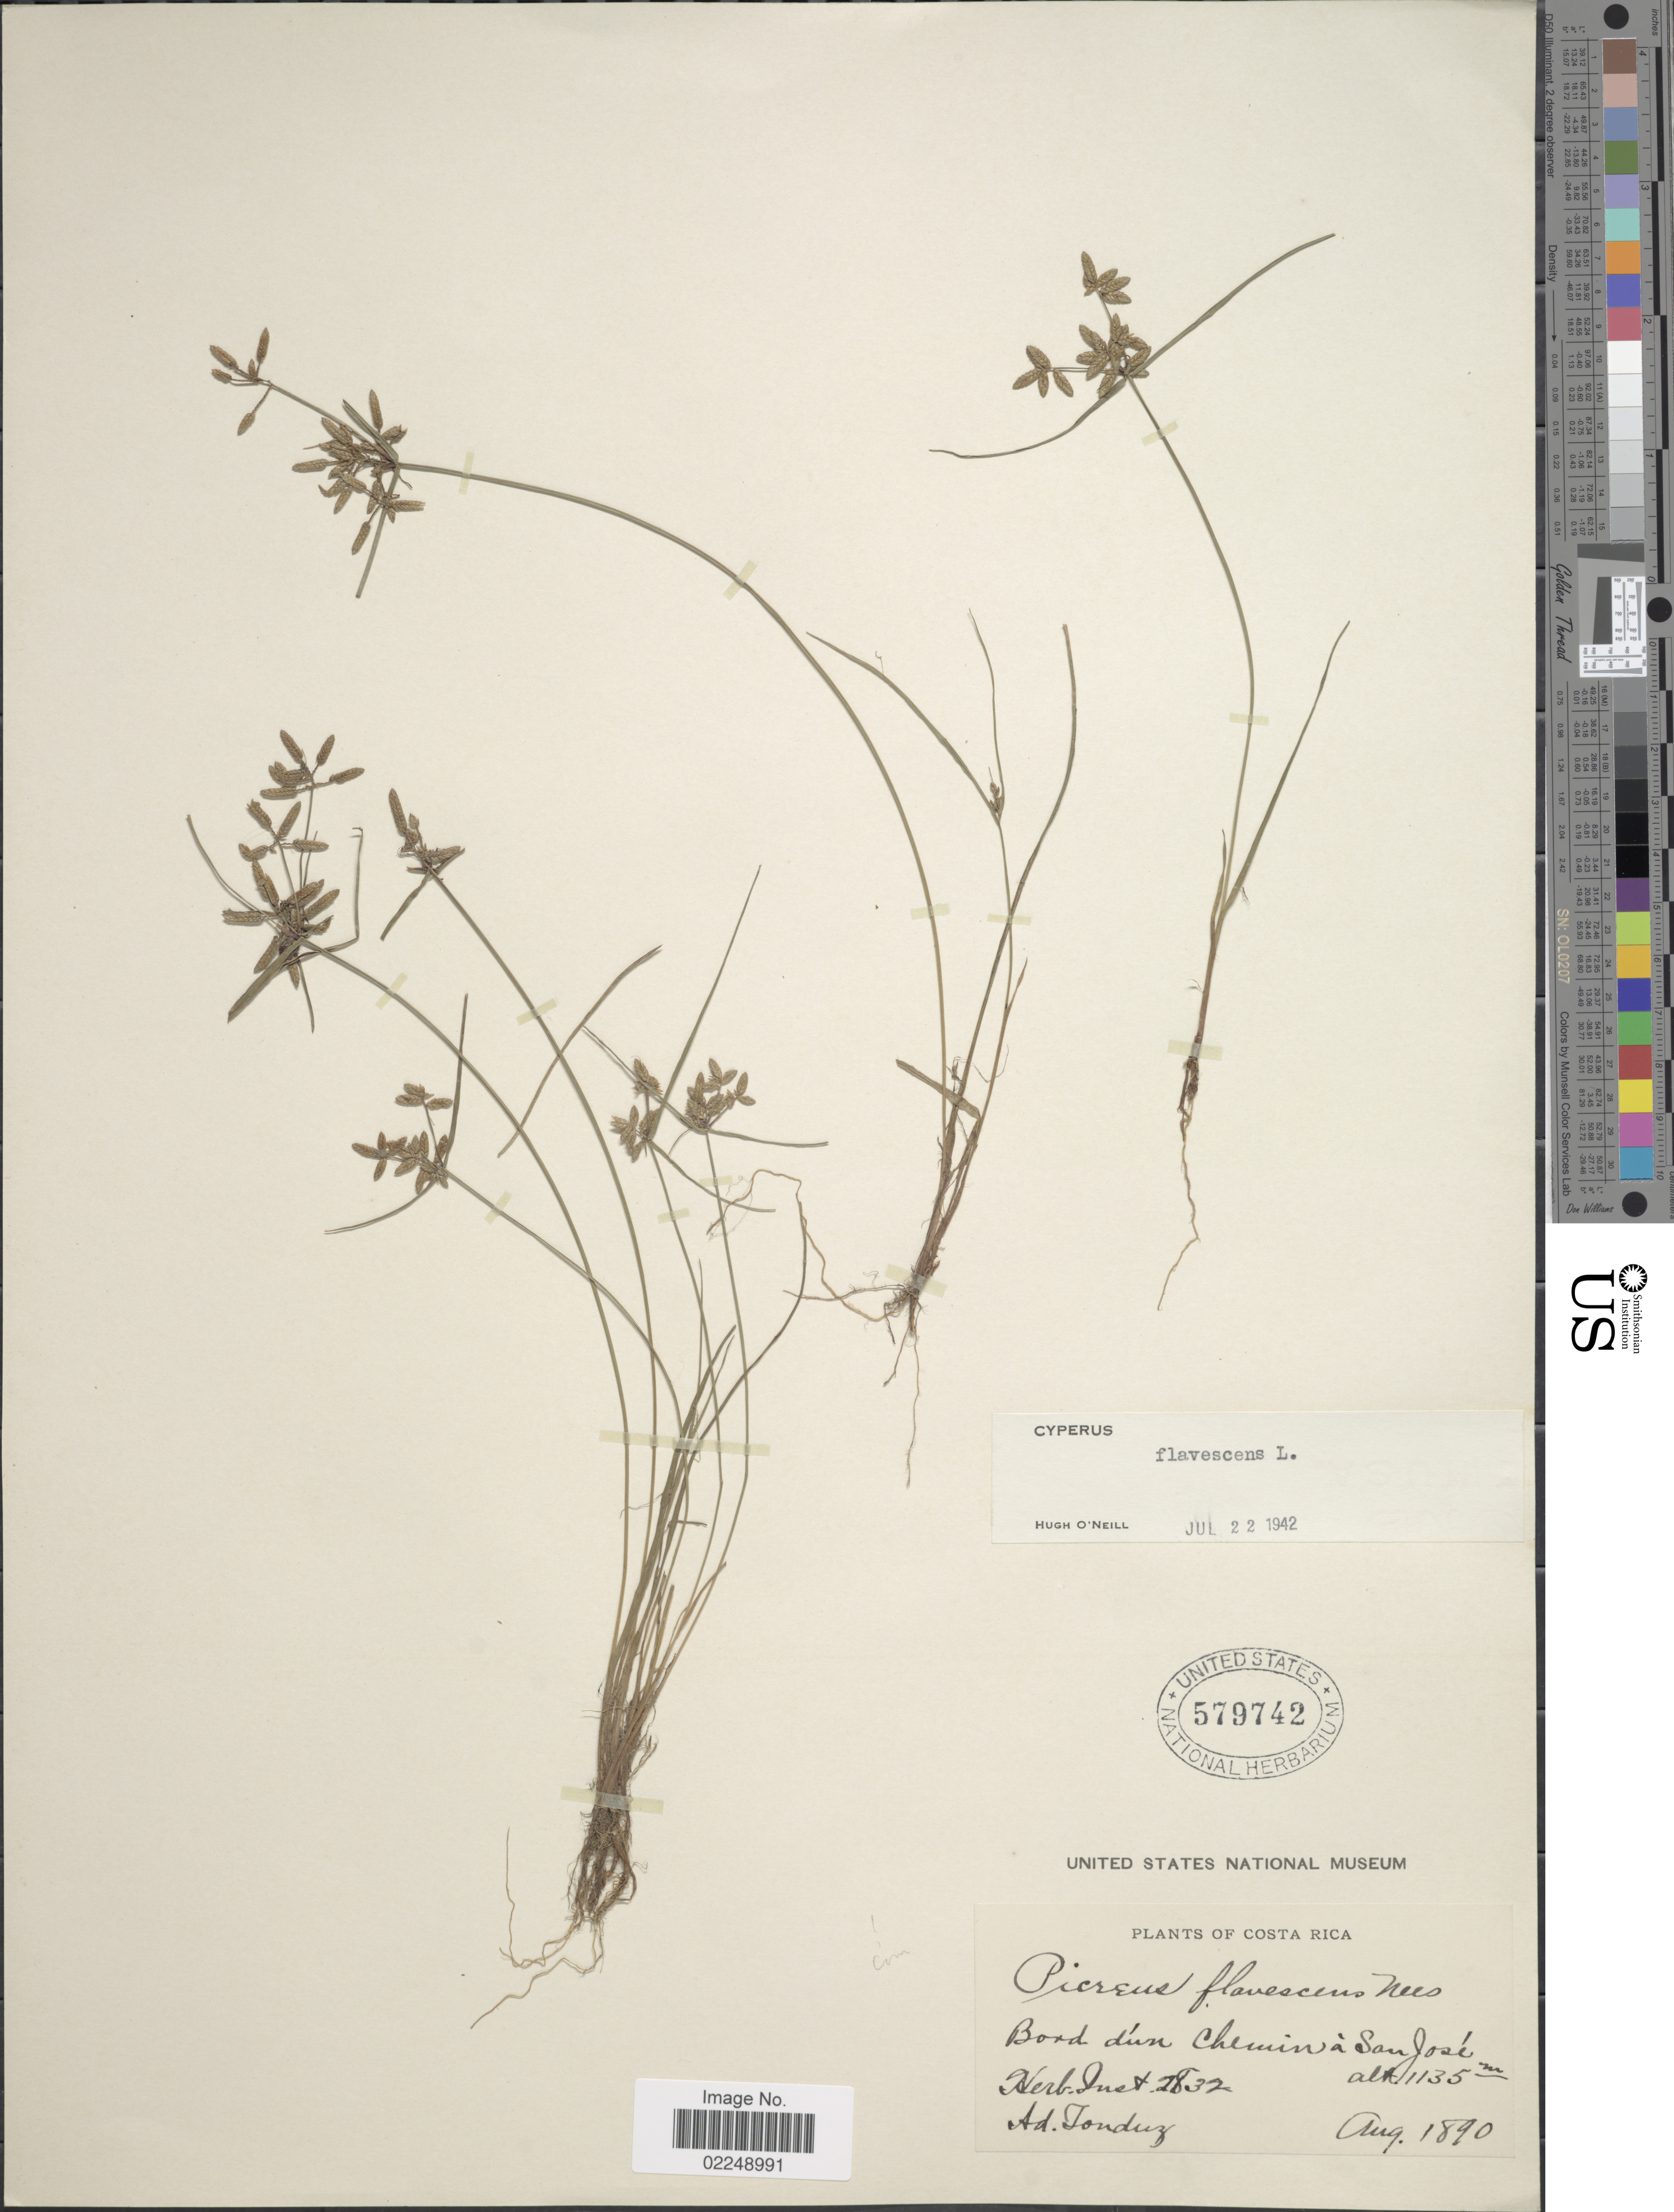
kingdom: Plantae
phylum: Tracheophyta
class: Liliopsida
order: Poales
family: Cyperaceae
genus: Cyperus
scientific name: Cyperus flavescens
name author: L.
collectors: A. Tonduz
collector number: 2832?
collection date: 1890-08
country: Costa Rica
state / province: San José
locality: Bord dun chemin a San Jose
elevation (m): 1135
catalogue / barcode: US 579742